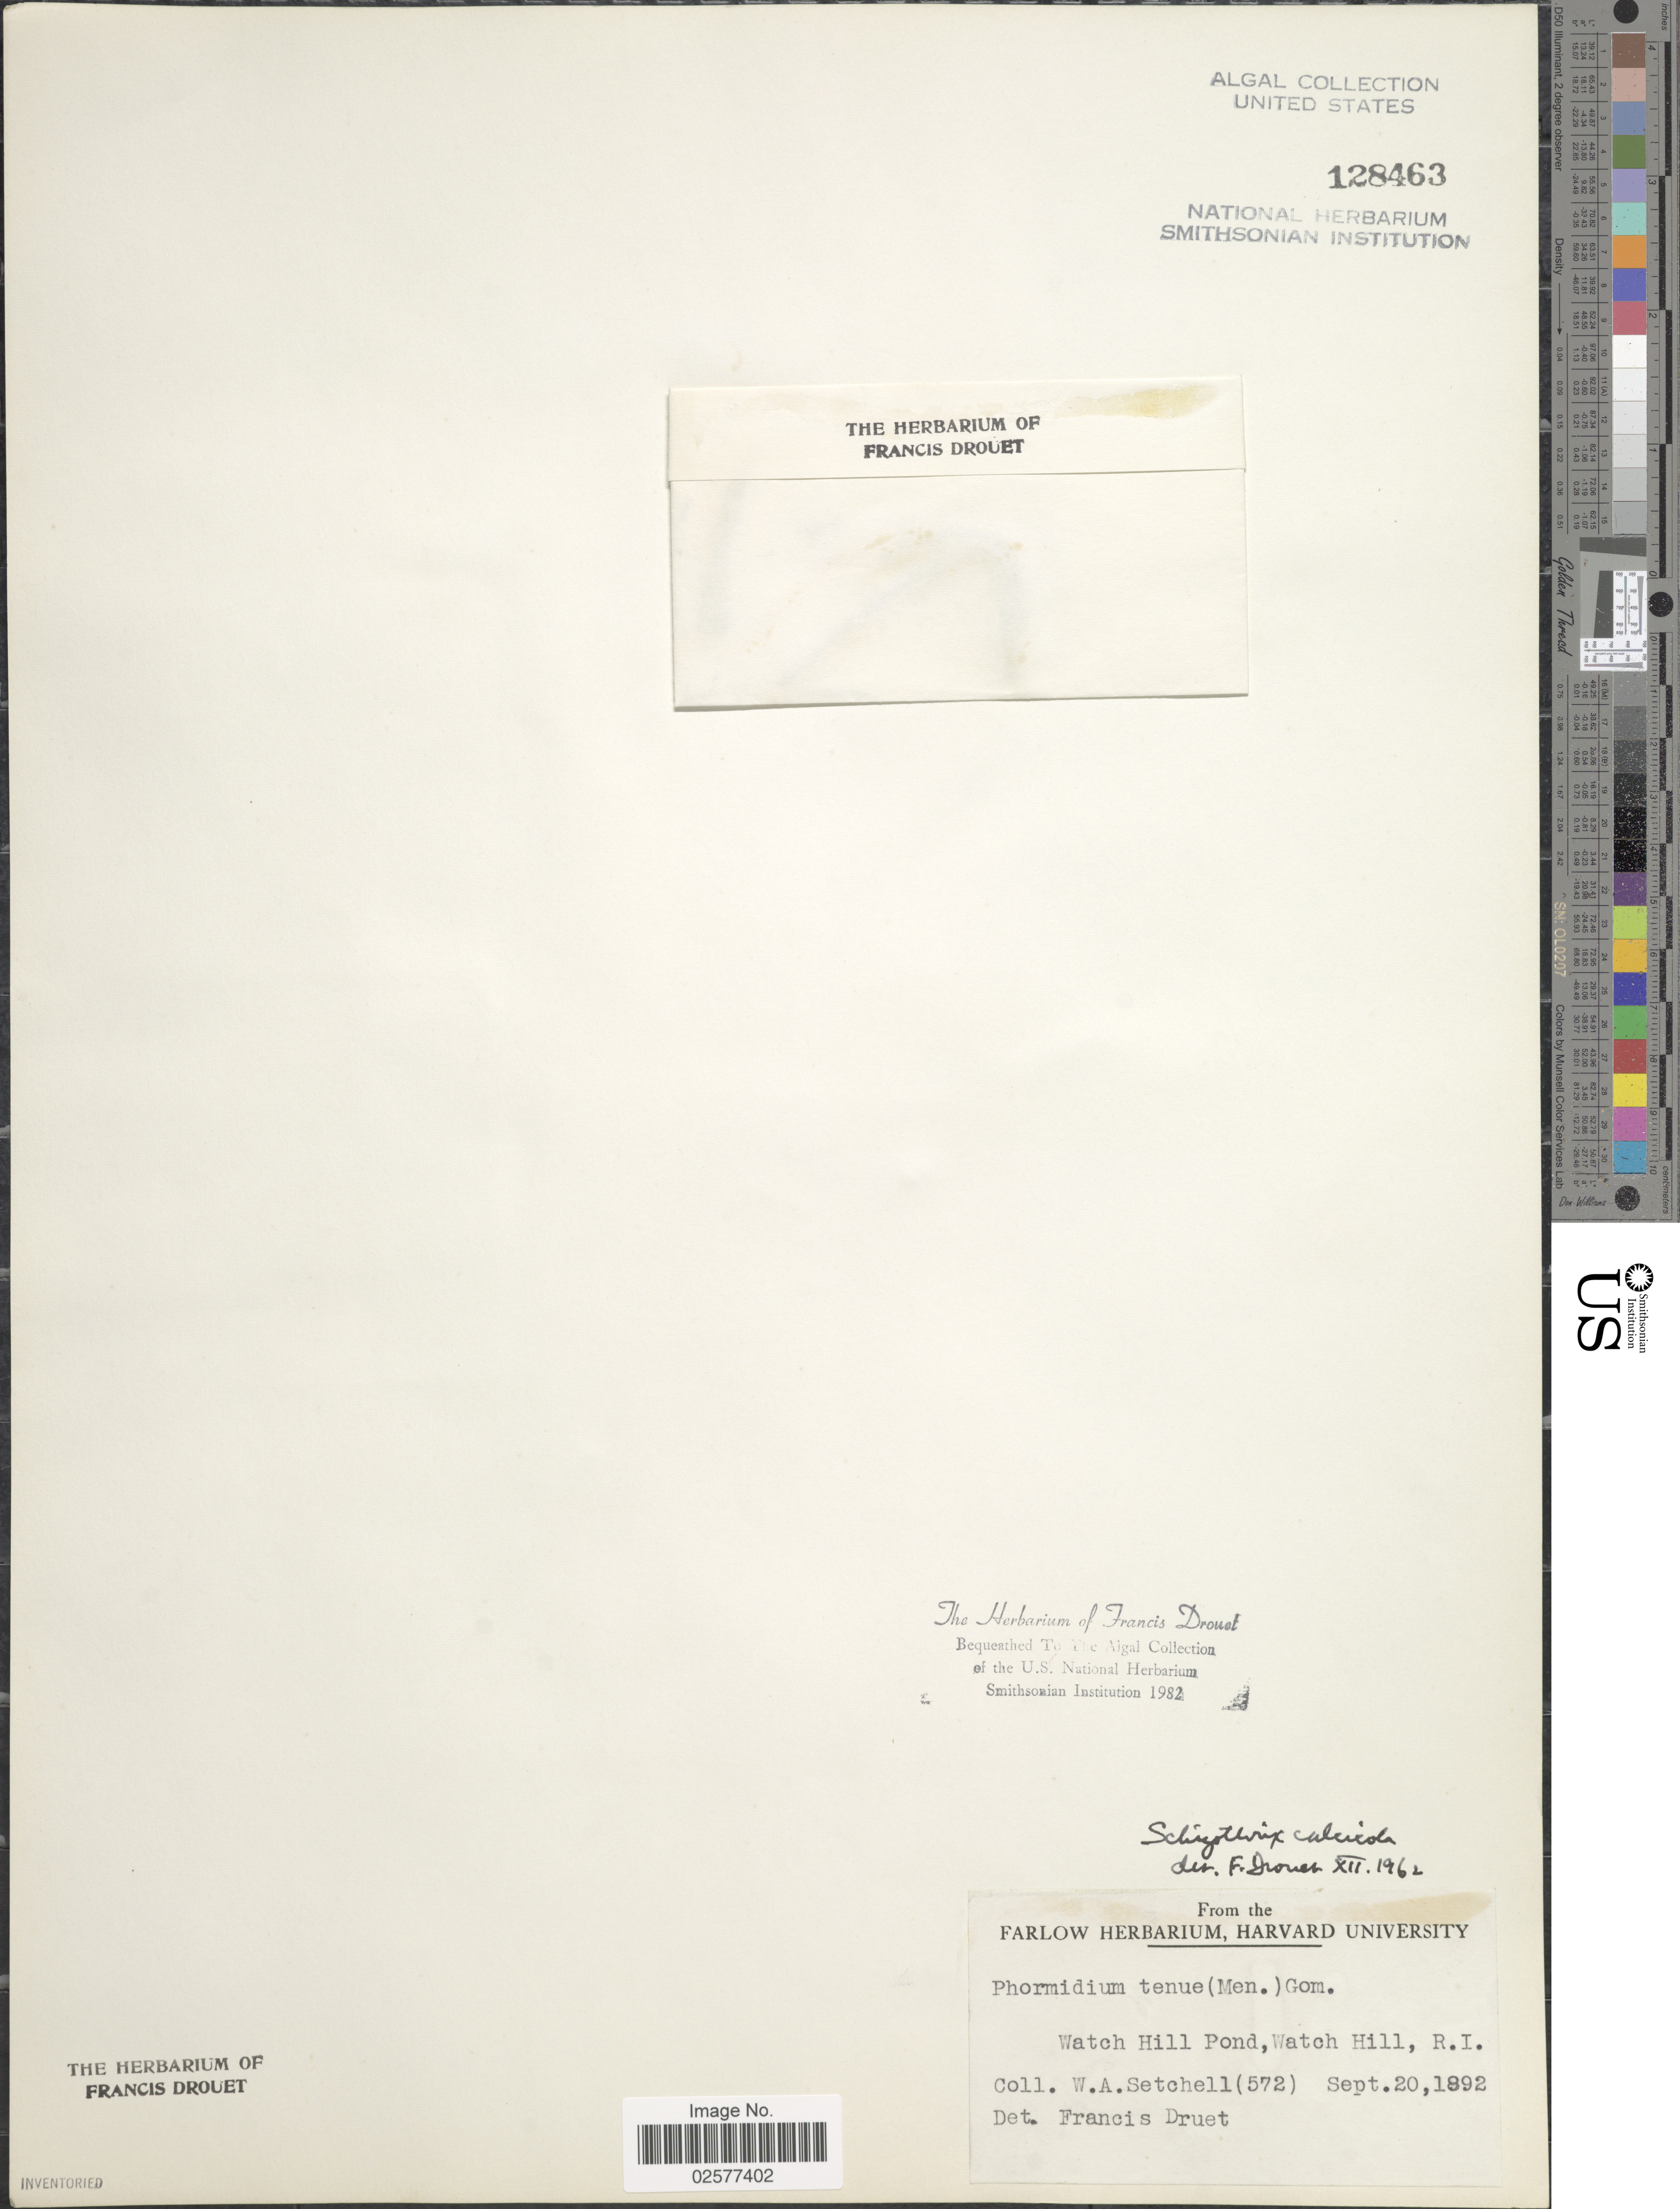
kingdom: Bacteria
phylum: Cyanobacteria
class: Cyanobacteriia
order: Leptolyngbyales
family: Trichocoleusaceae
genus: Schizothrix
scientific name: Schizothrix calcicola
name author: Gomont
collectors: W. Setchell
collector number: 572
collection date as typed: Sept. 20, 1892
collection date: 1892-09-20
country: United States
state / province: Rhode Island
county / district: Washington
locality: Watch Hill Pond, Watch Hill, R.I.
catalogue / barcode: US 128463